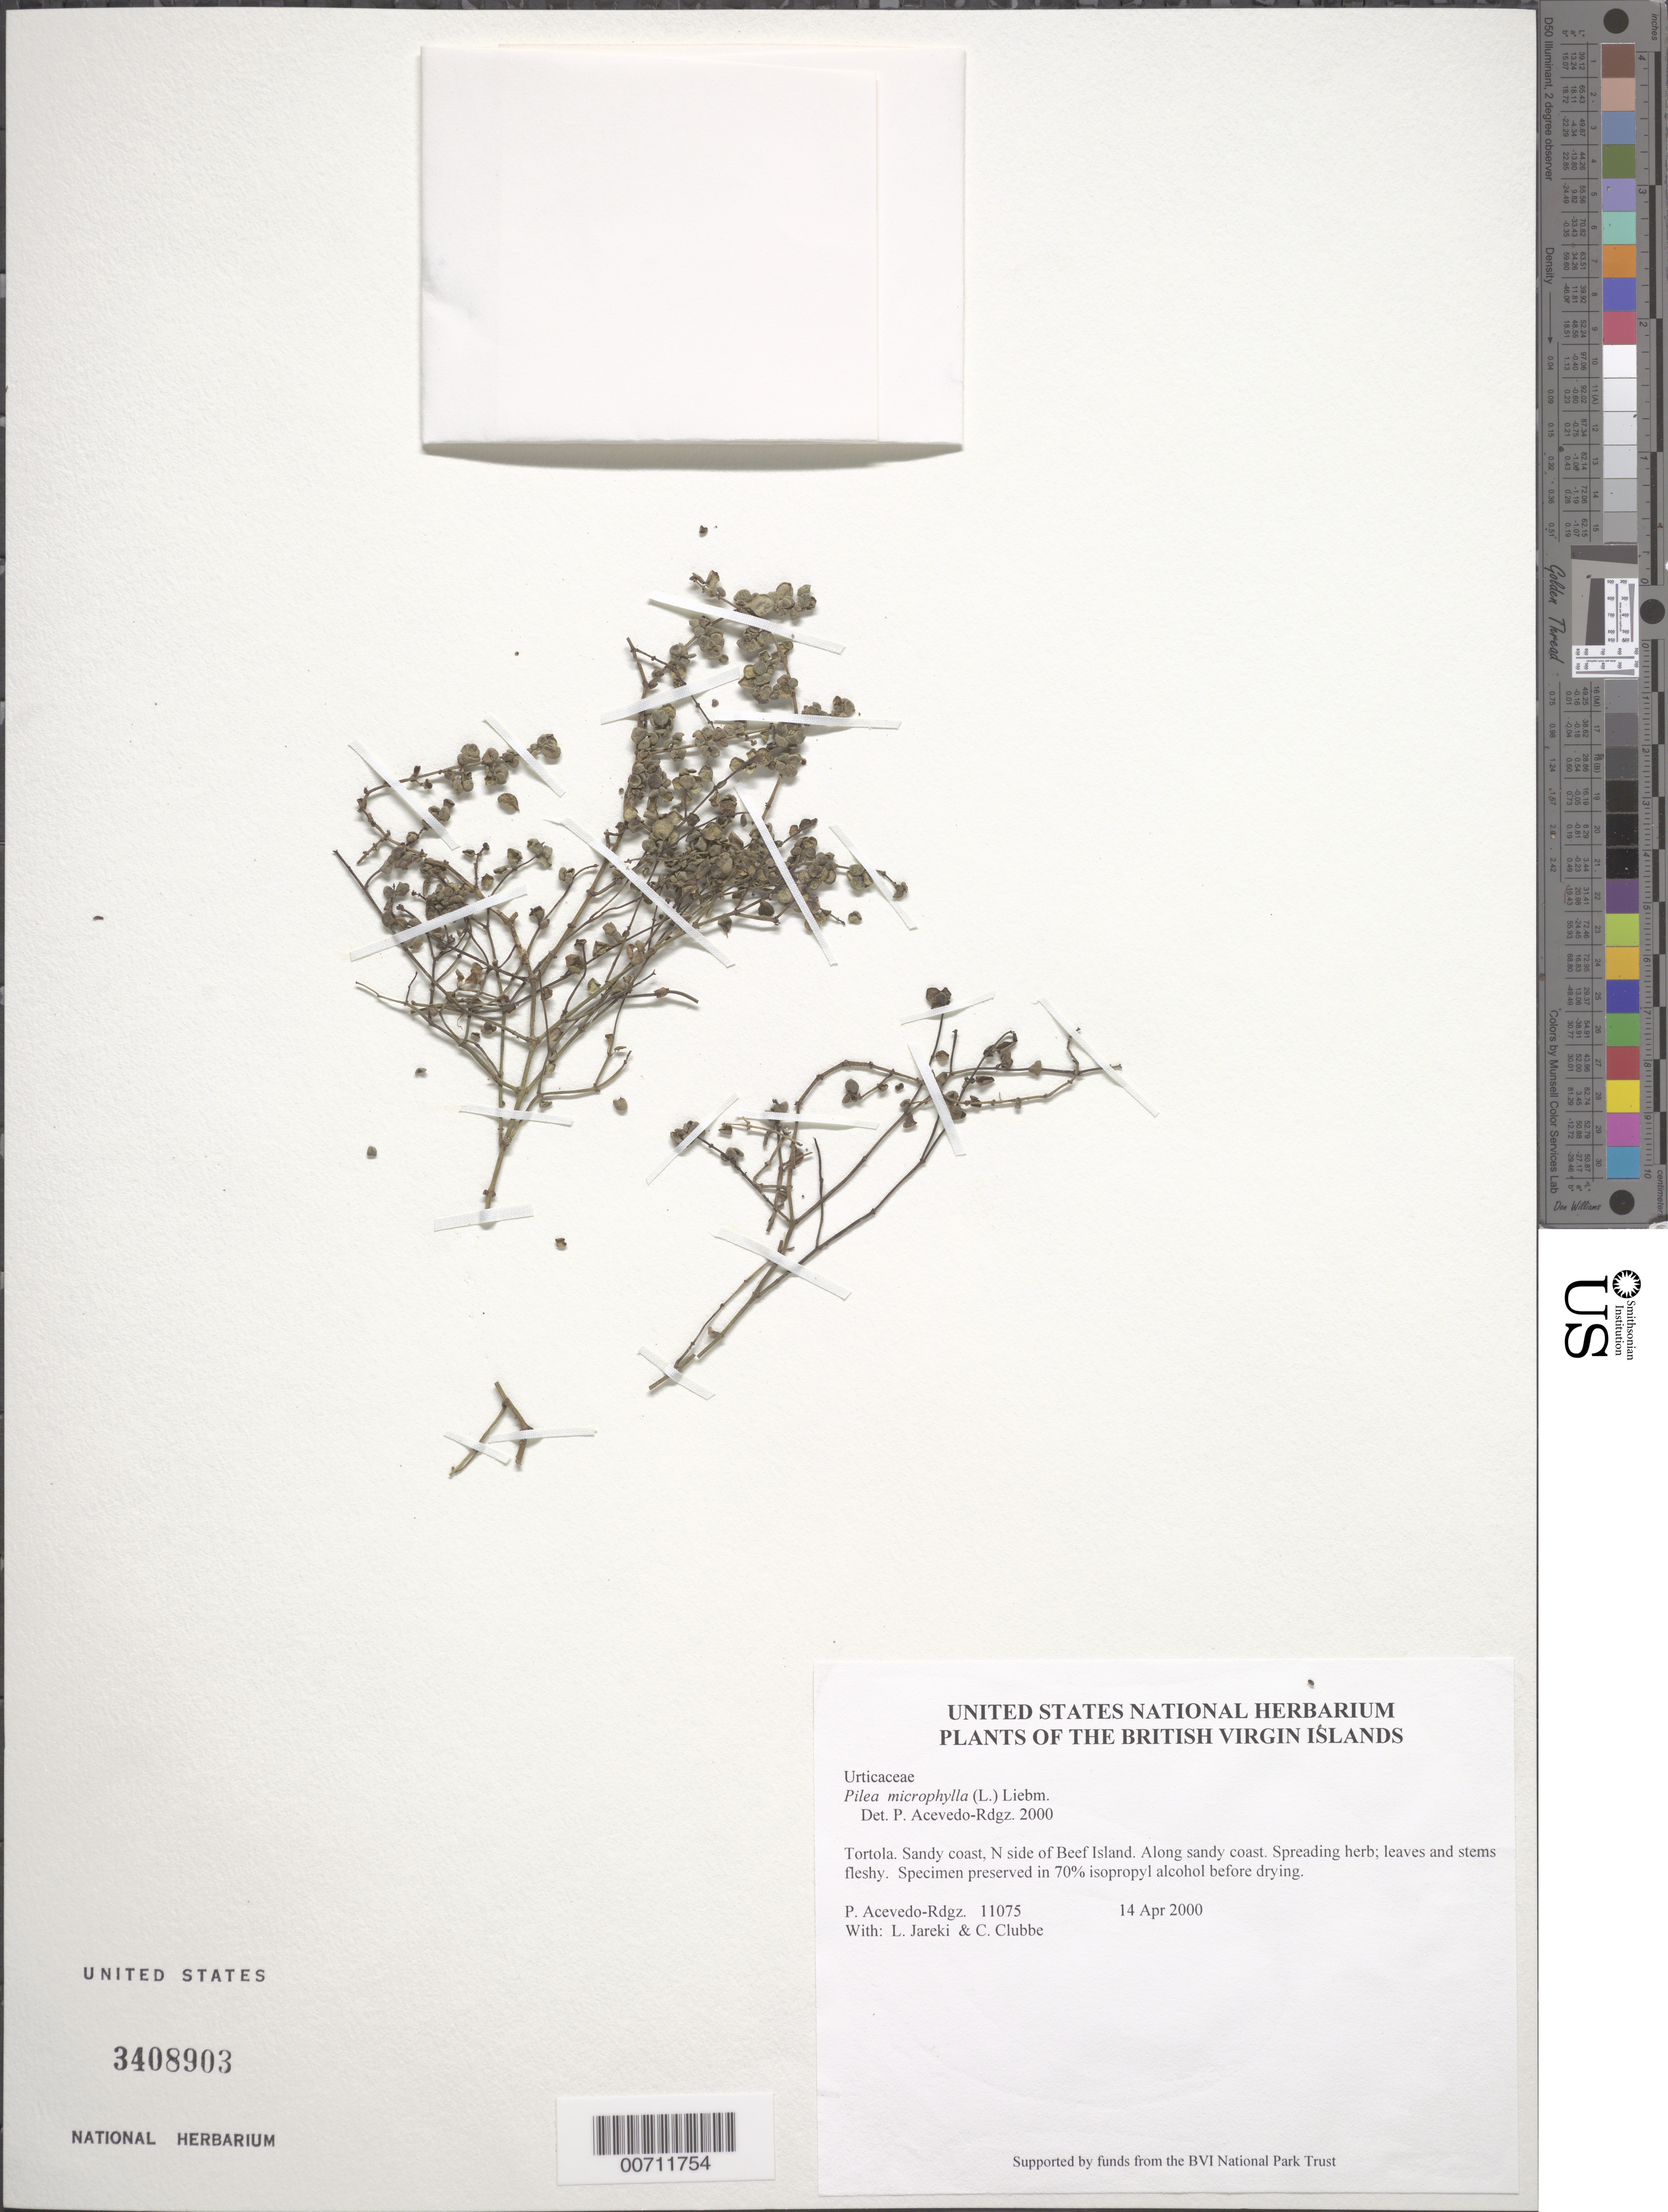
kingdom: Plantae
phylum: Tracheophyta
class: Magnoliopsida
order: Rosales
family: Urticaceae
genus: Pilea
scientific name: Pilea microphylla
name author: (L.) Liebm.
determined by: Acevedo-Rodríguez, P., (BOT), Smithsonian Institution - National Museum of Natural History (UNITED STATES)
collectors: P. Acevedo-Rodr., L. Jareki & C. Clubbe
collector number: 11075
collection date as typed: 14 Apr 2000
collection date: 2000-04-14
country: British Virgin Islands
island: Tortola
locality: Sandy coast, N side of Beef Island.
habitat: Along sandy coast.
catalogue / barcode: US 3408903